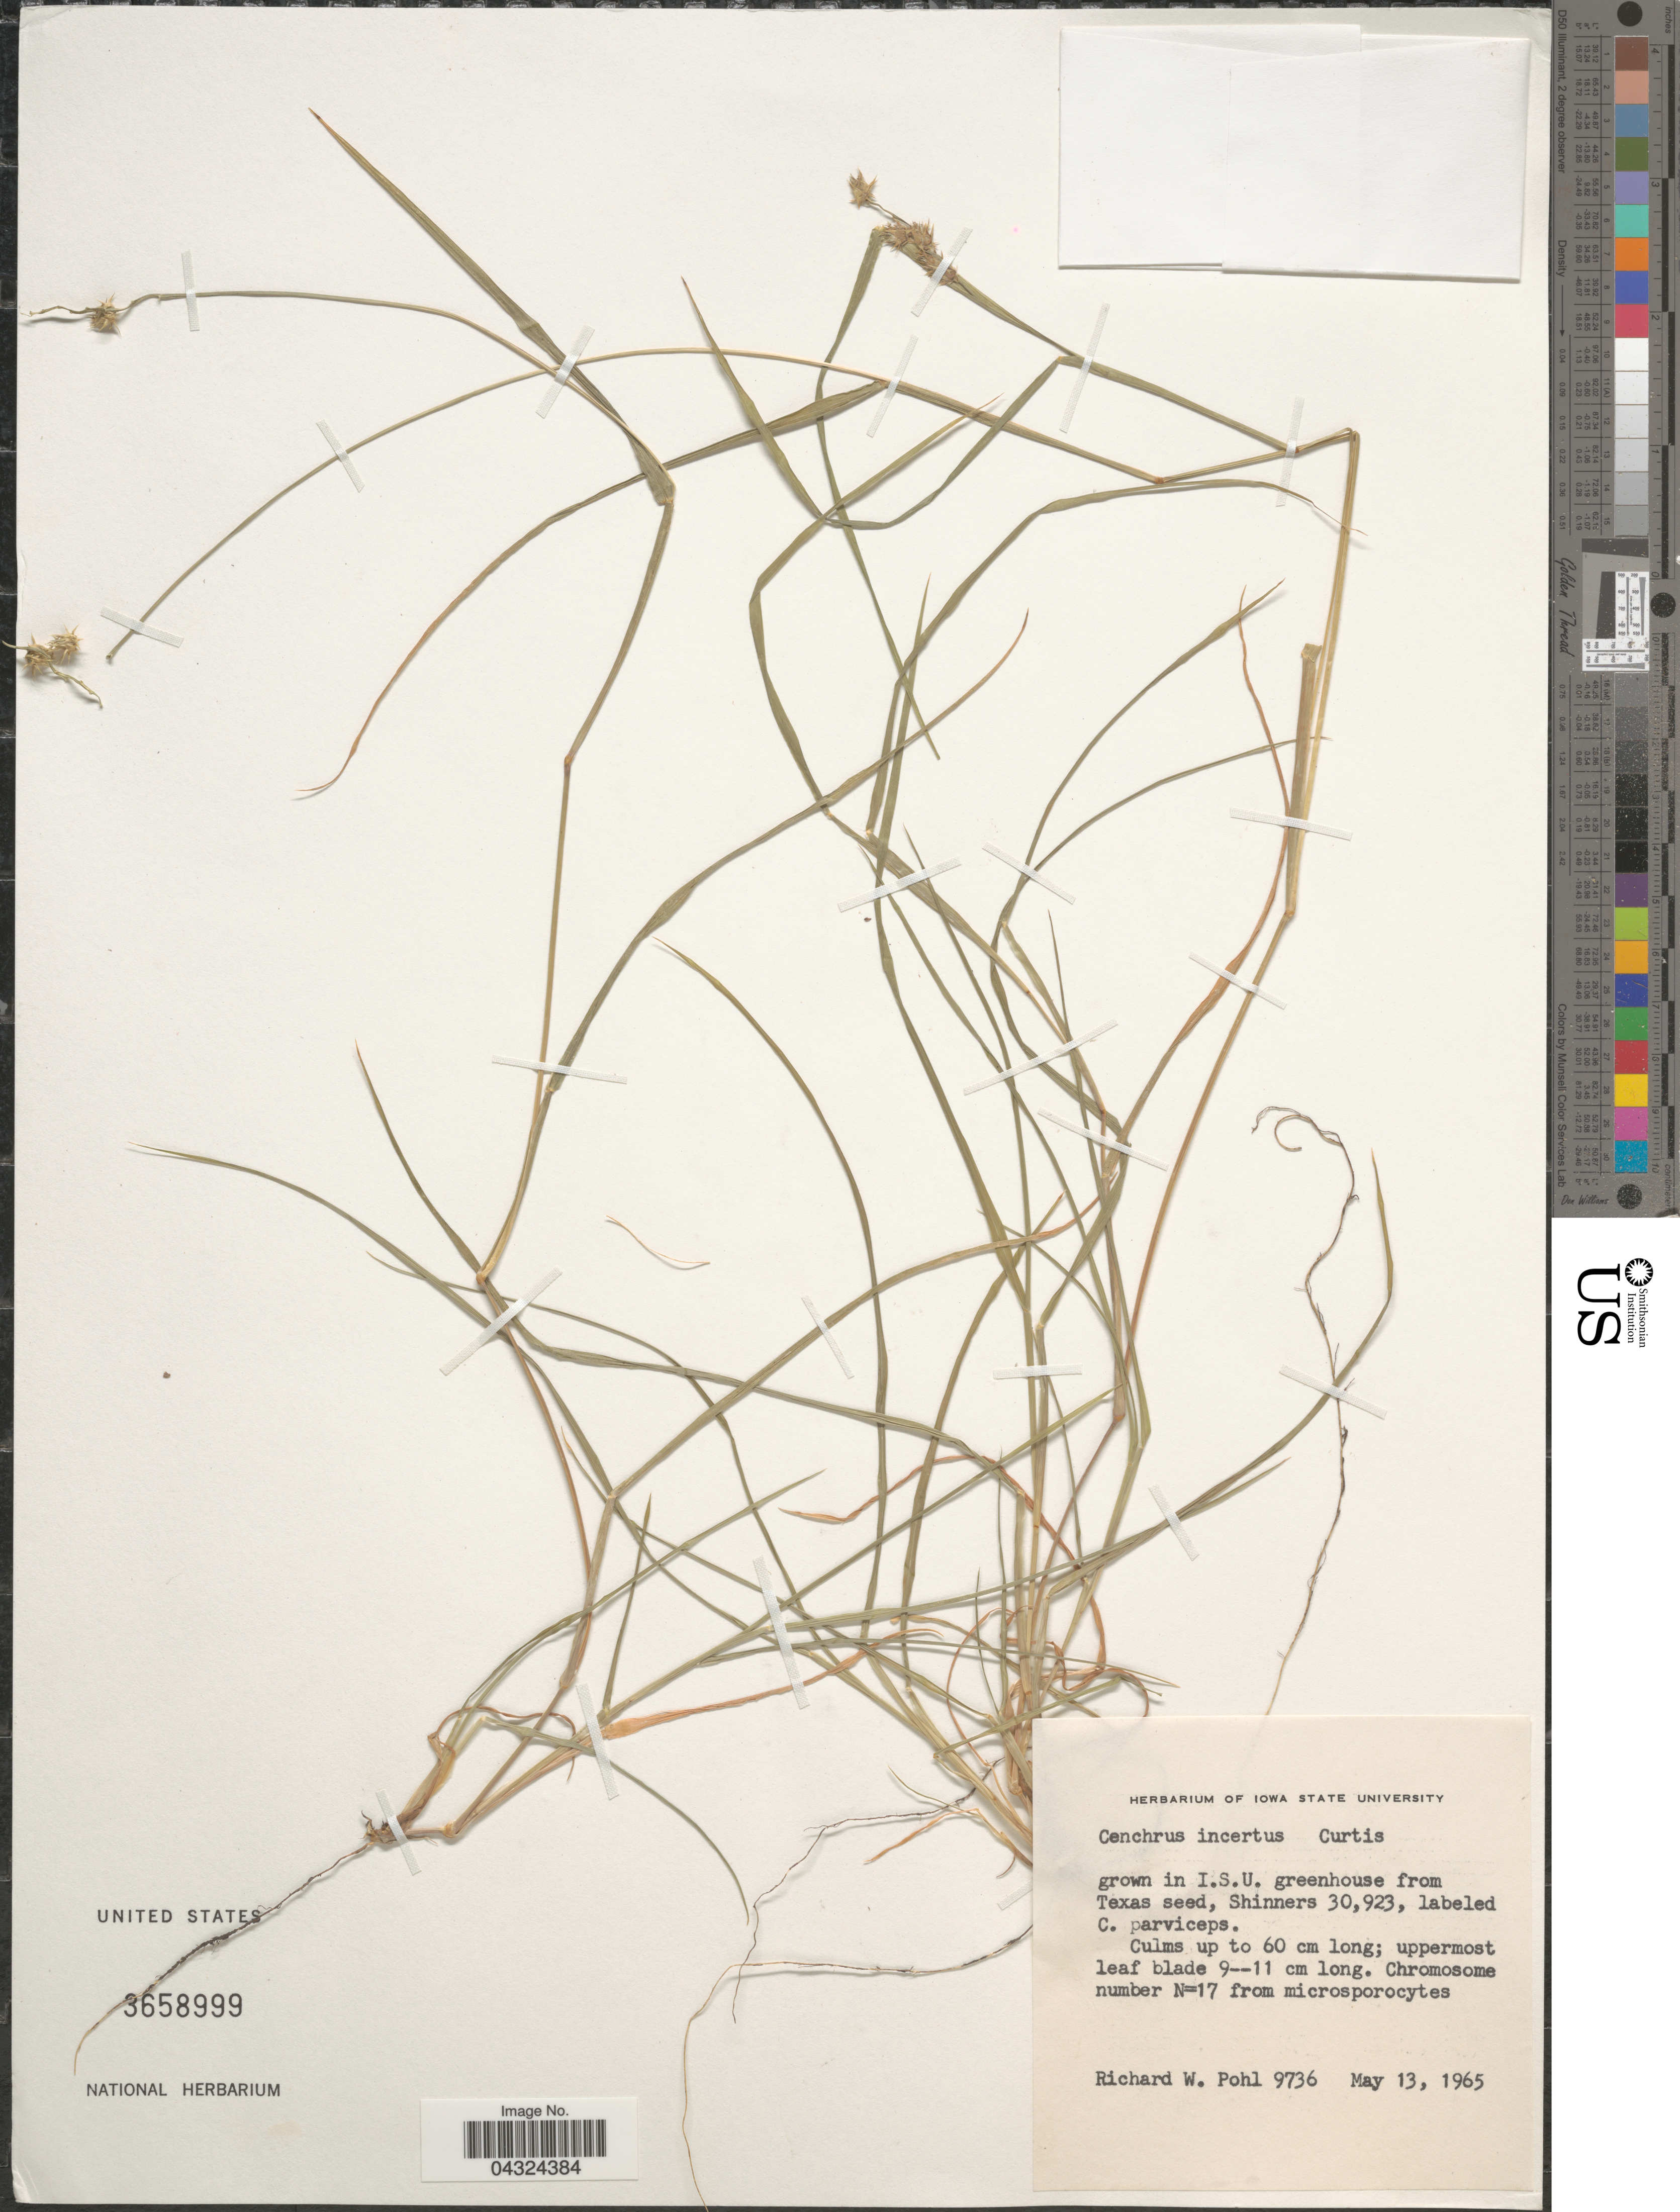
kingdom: Plantae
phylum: Tracheophyta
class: Liliopsida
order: Poales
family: Poaceae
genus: Cenchrus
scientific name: Cenchrus spinifex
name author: Cav.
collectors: R. W. Pohl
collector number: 9736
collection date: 1965-05-13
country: United States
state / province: Texas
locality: In I.S.U. greenhouse.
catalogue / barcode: US 3658999